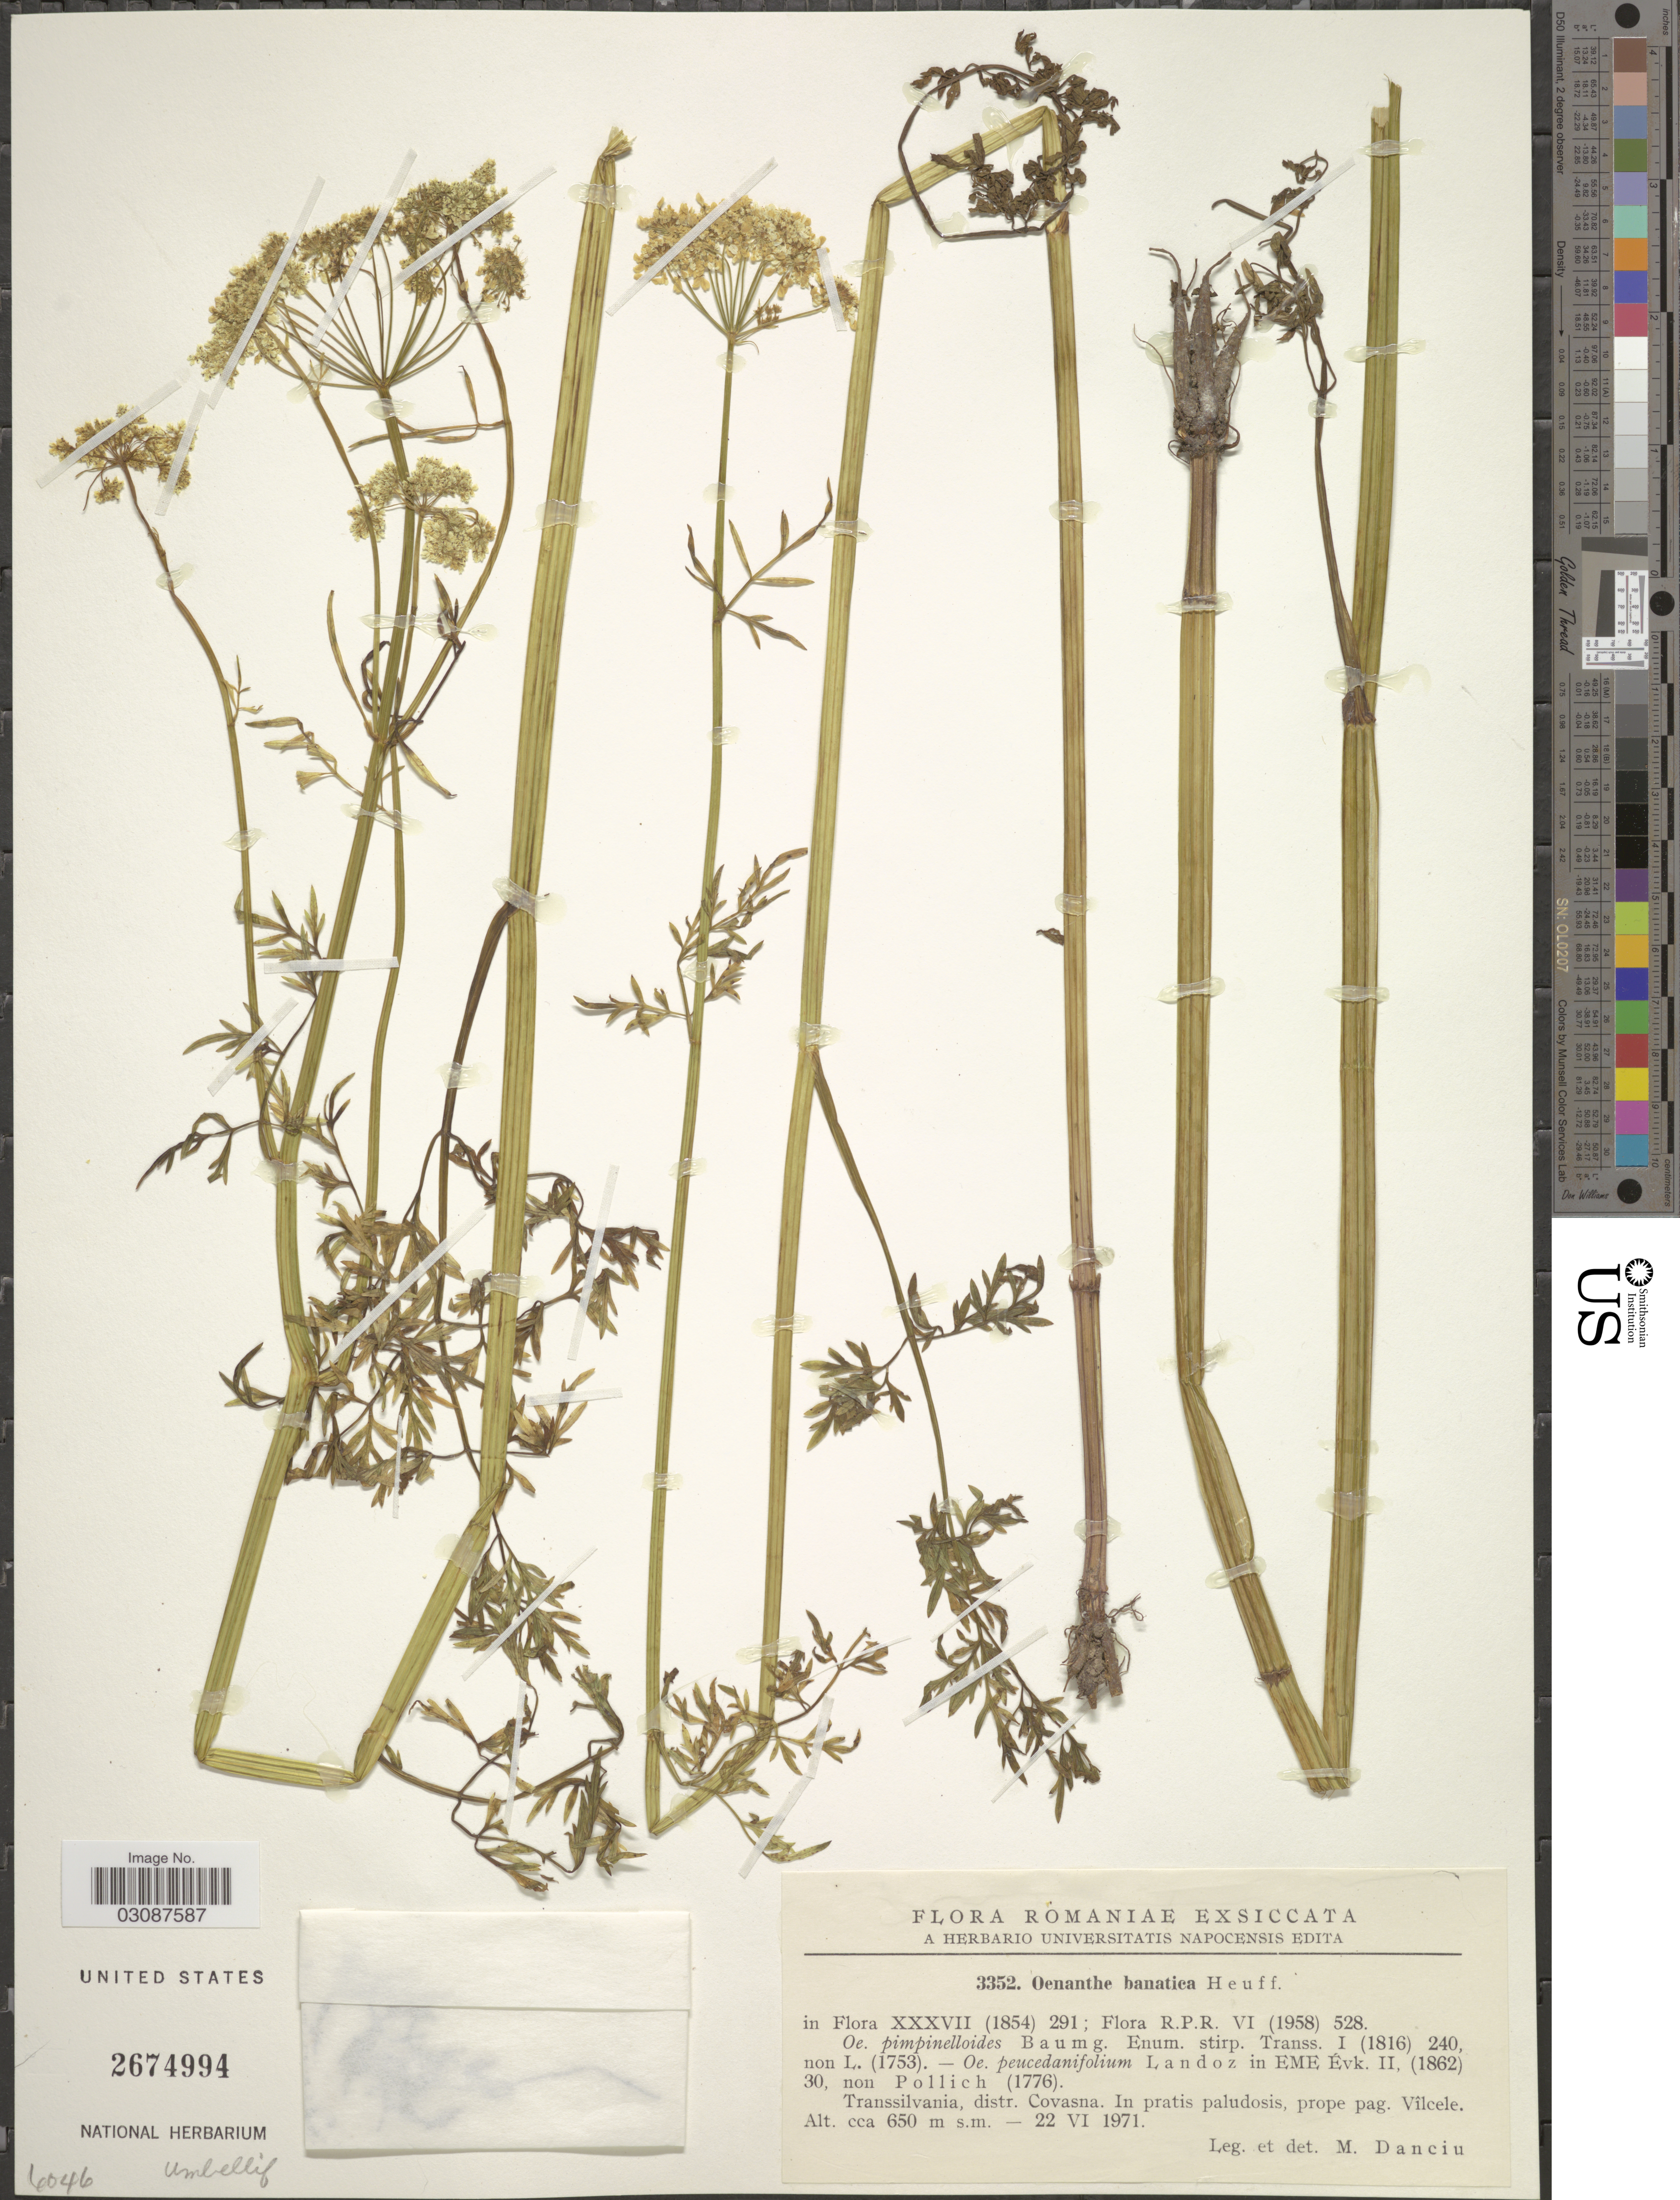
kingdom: Plantae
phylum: Tracheophyta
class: Magnoliopsida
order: Apiales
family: Apiaceae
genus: Oenanthe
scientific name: Oenanthe banatica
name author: Heuff.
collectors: M. Danciu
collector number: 3352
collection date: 1971-06-22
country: Romania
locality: Transsilvania, distr. Covasna. In pratis paludosis, prope pag. Vilcele.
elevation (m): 650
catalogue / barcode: US 2674994